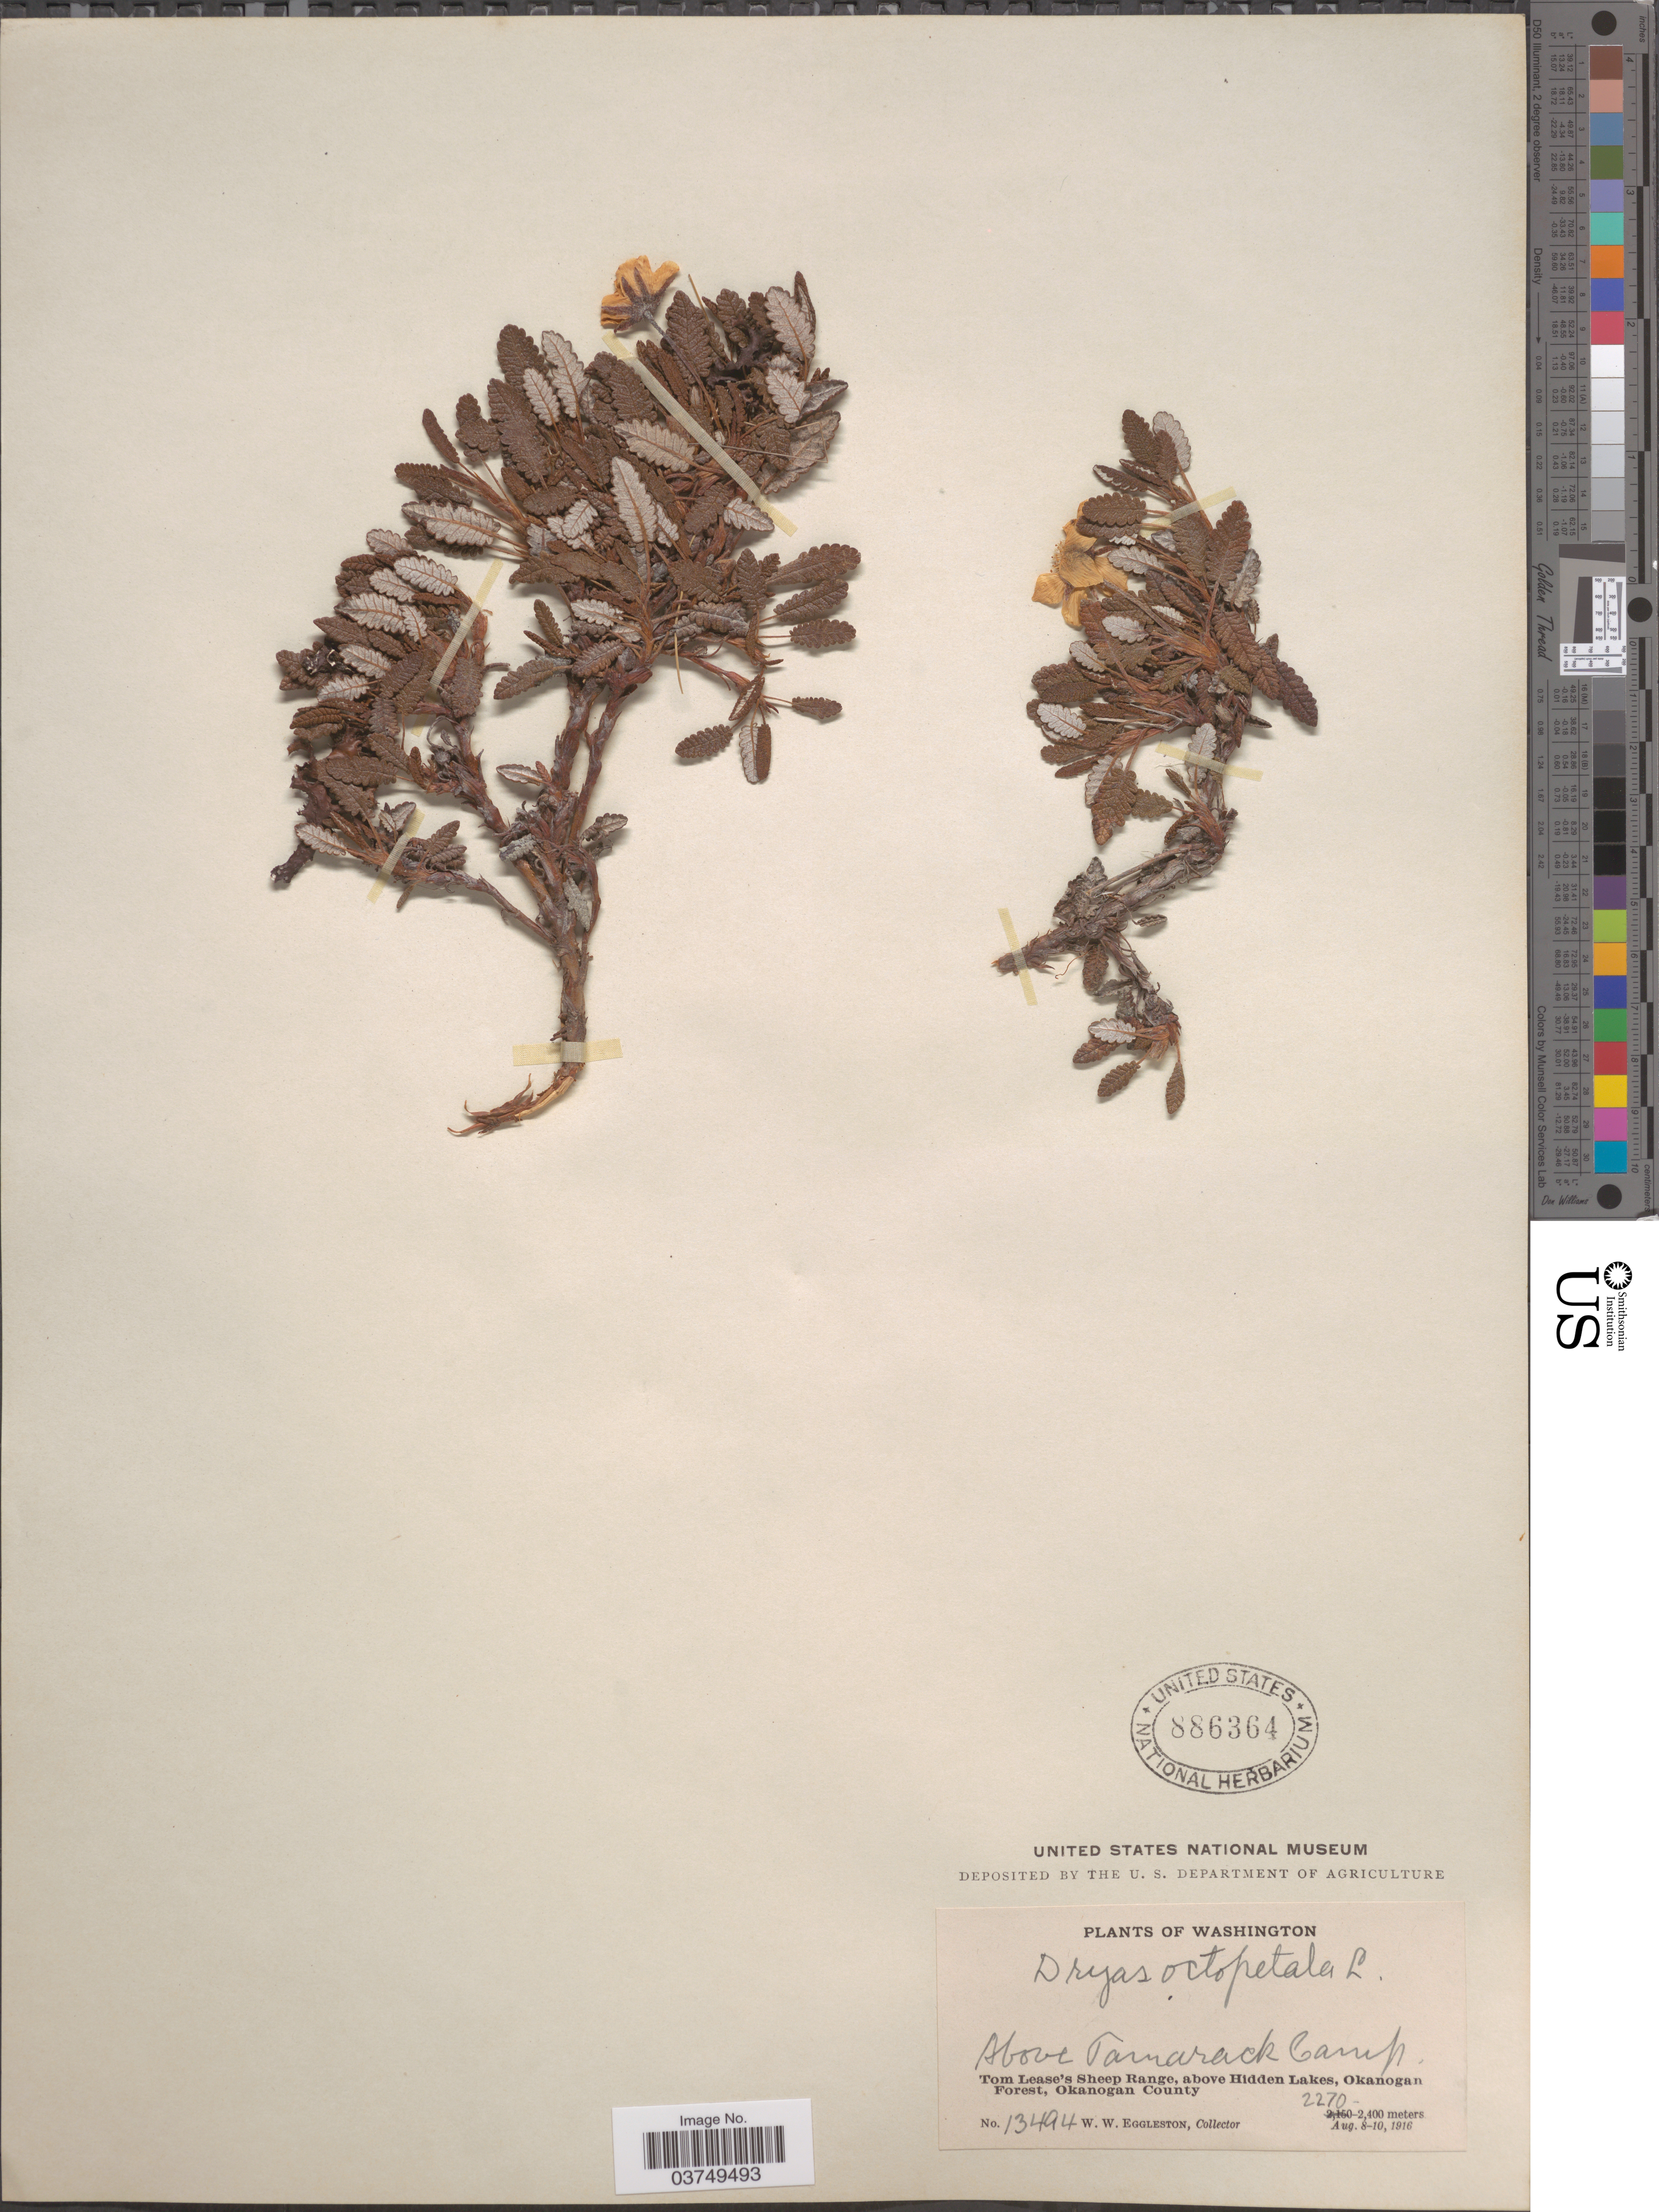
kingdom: Plantae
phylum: Tracheophyta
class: Magnoliopsida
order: Rosales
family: Rosaceae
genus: Dryas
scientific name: Dryas hookeriana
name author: Juz.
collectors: W. W. Eggleston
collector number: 13494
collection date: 1916-08-08/1916-08-10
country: United States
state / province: Washington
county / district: Okanogan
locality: Above Tamarack Camp. Tom Lease's Sheep Range, above Hidden Lakes, Okanogan Forest, Okanogan County.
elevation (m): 2270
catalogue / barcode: US 886364